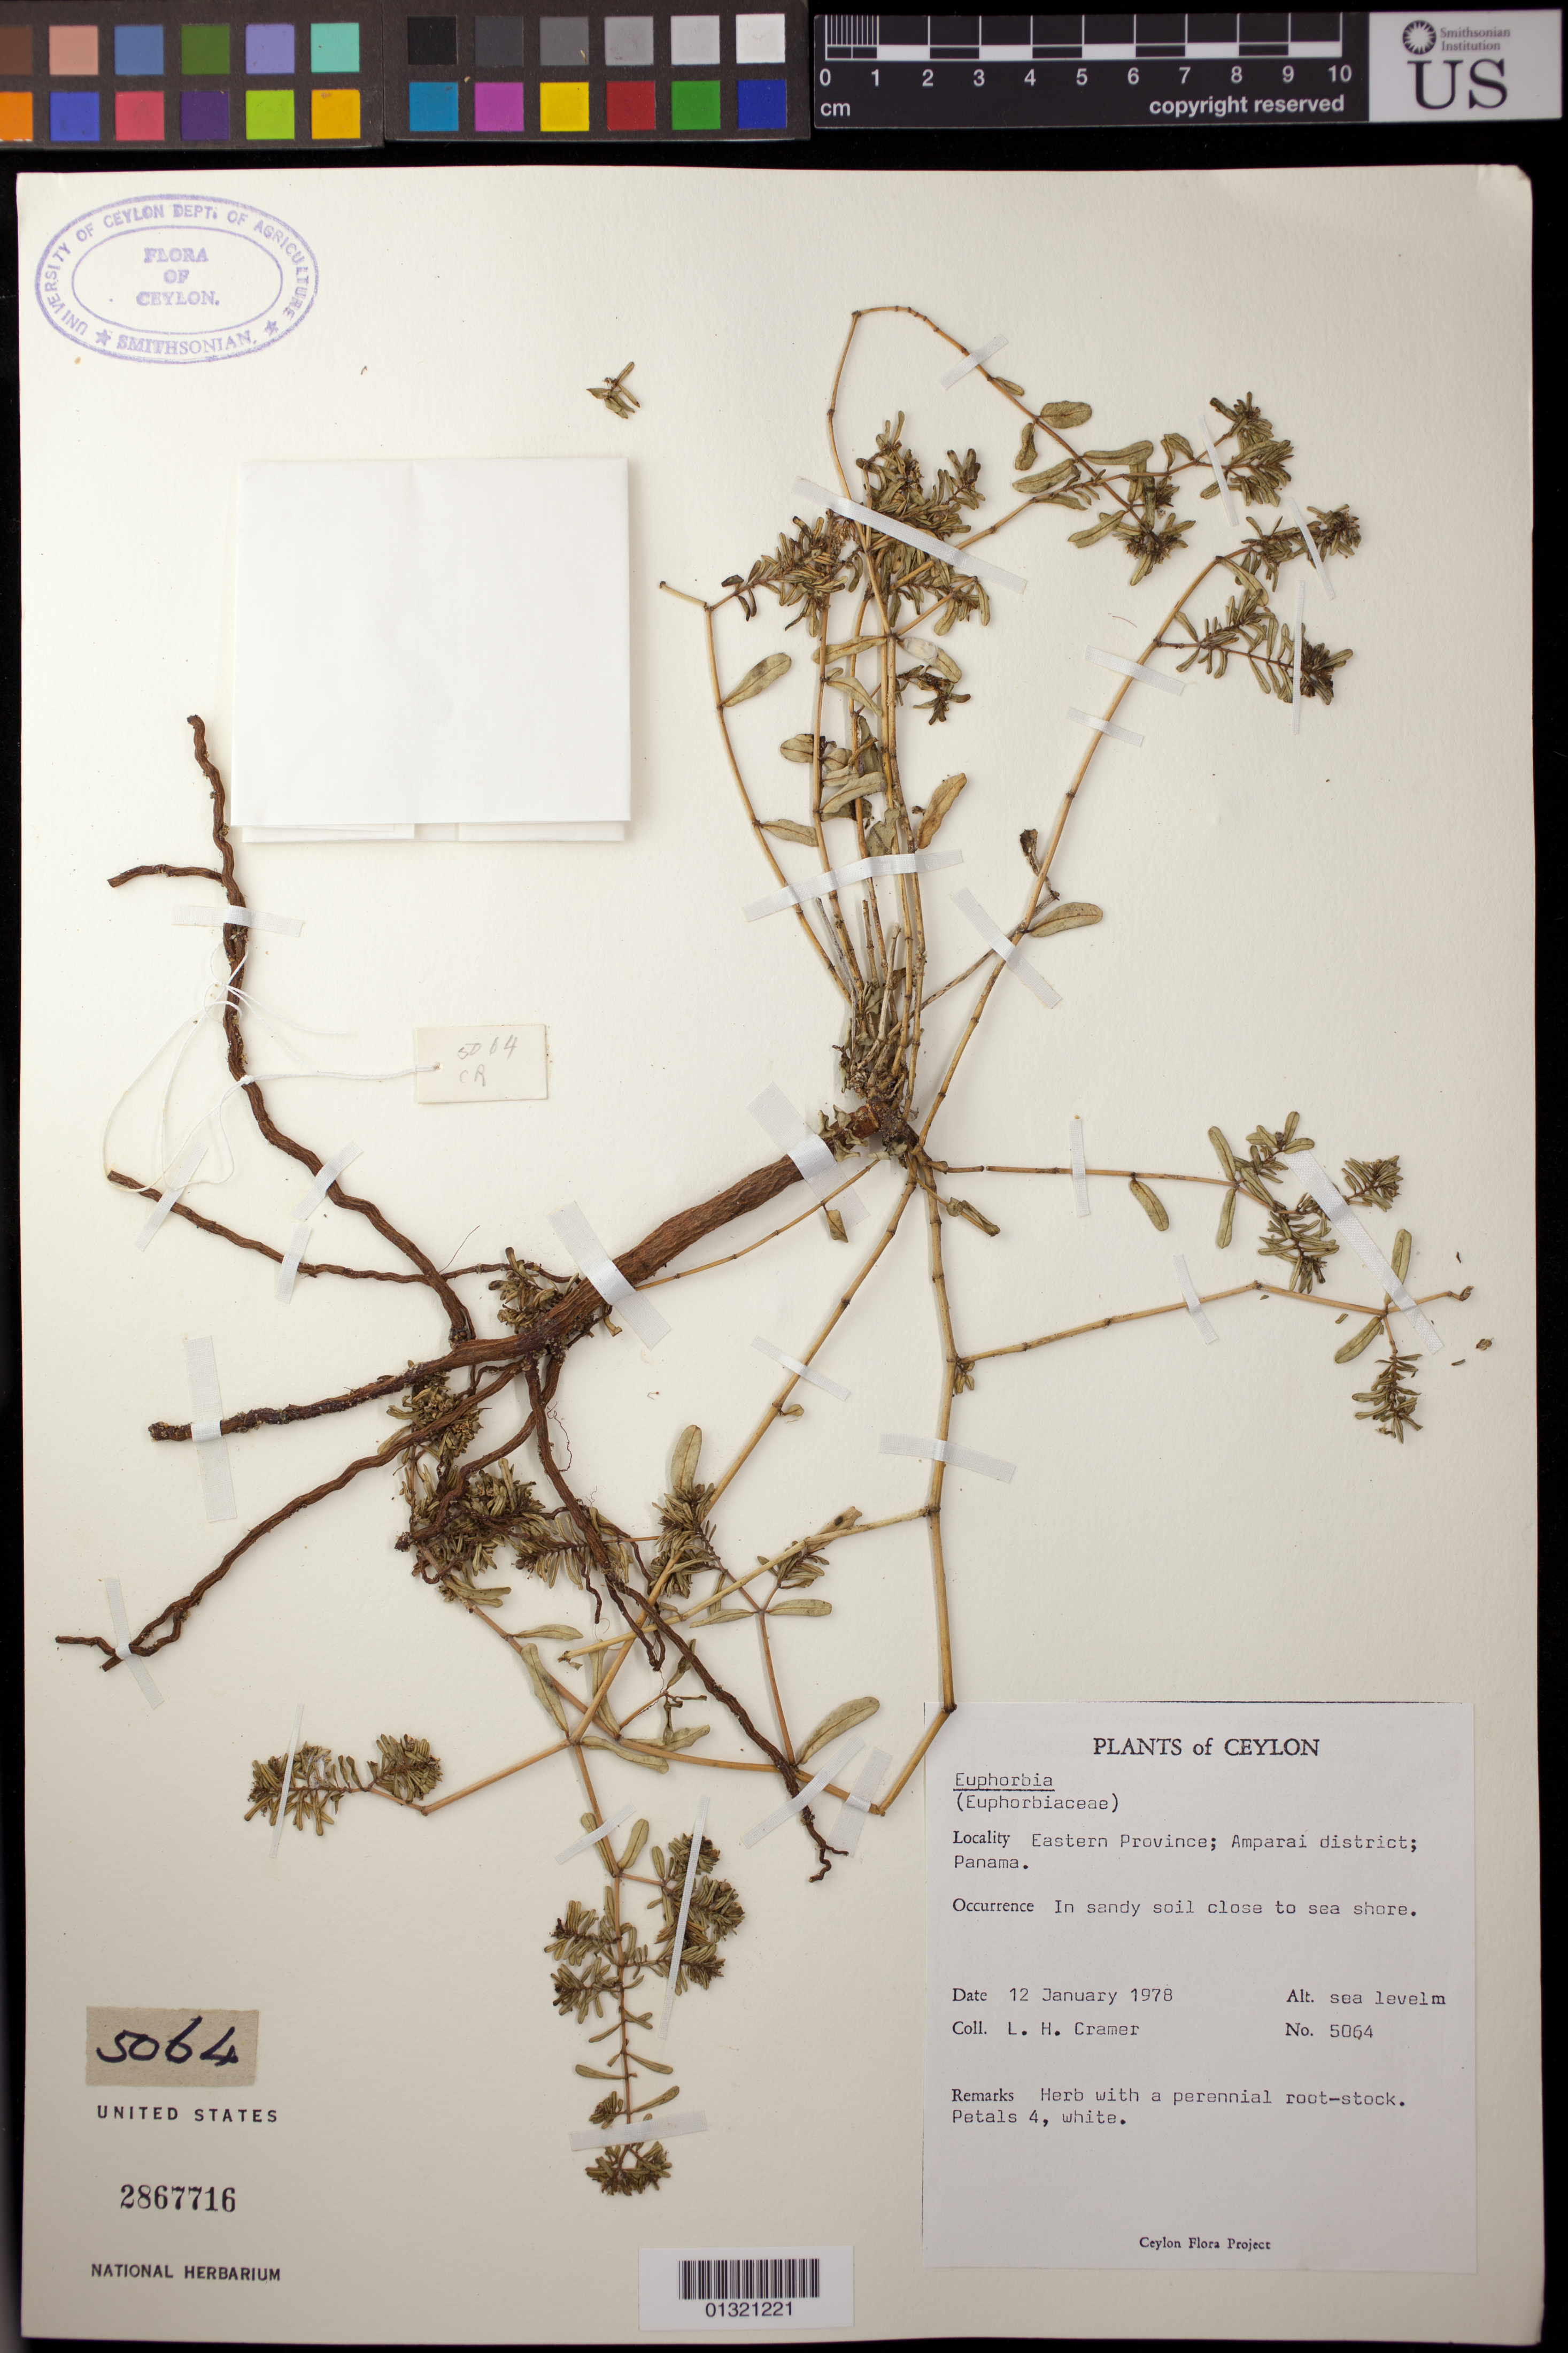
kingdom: Plantae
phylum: Tracheophyta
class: Magnoliopsida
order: Malpighiales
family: Euphorbiaceae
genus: Euphorbia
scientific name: Euphorbia sp.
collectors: L. H. Cramer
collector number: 5064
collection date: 1978-01-12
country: Sri Lanka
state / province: Eastern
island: Ceylon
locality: Amparai district; Panama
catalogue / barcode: US 2867716